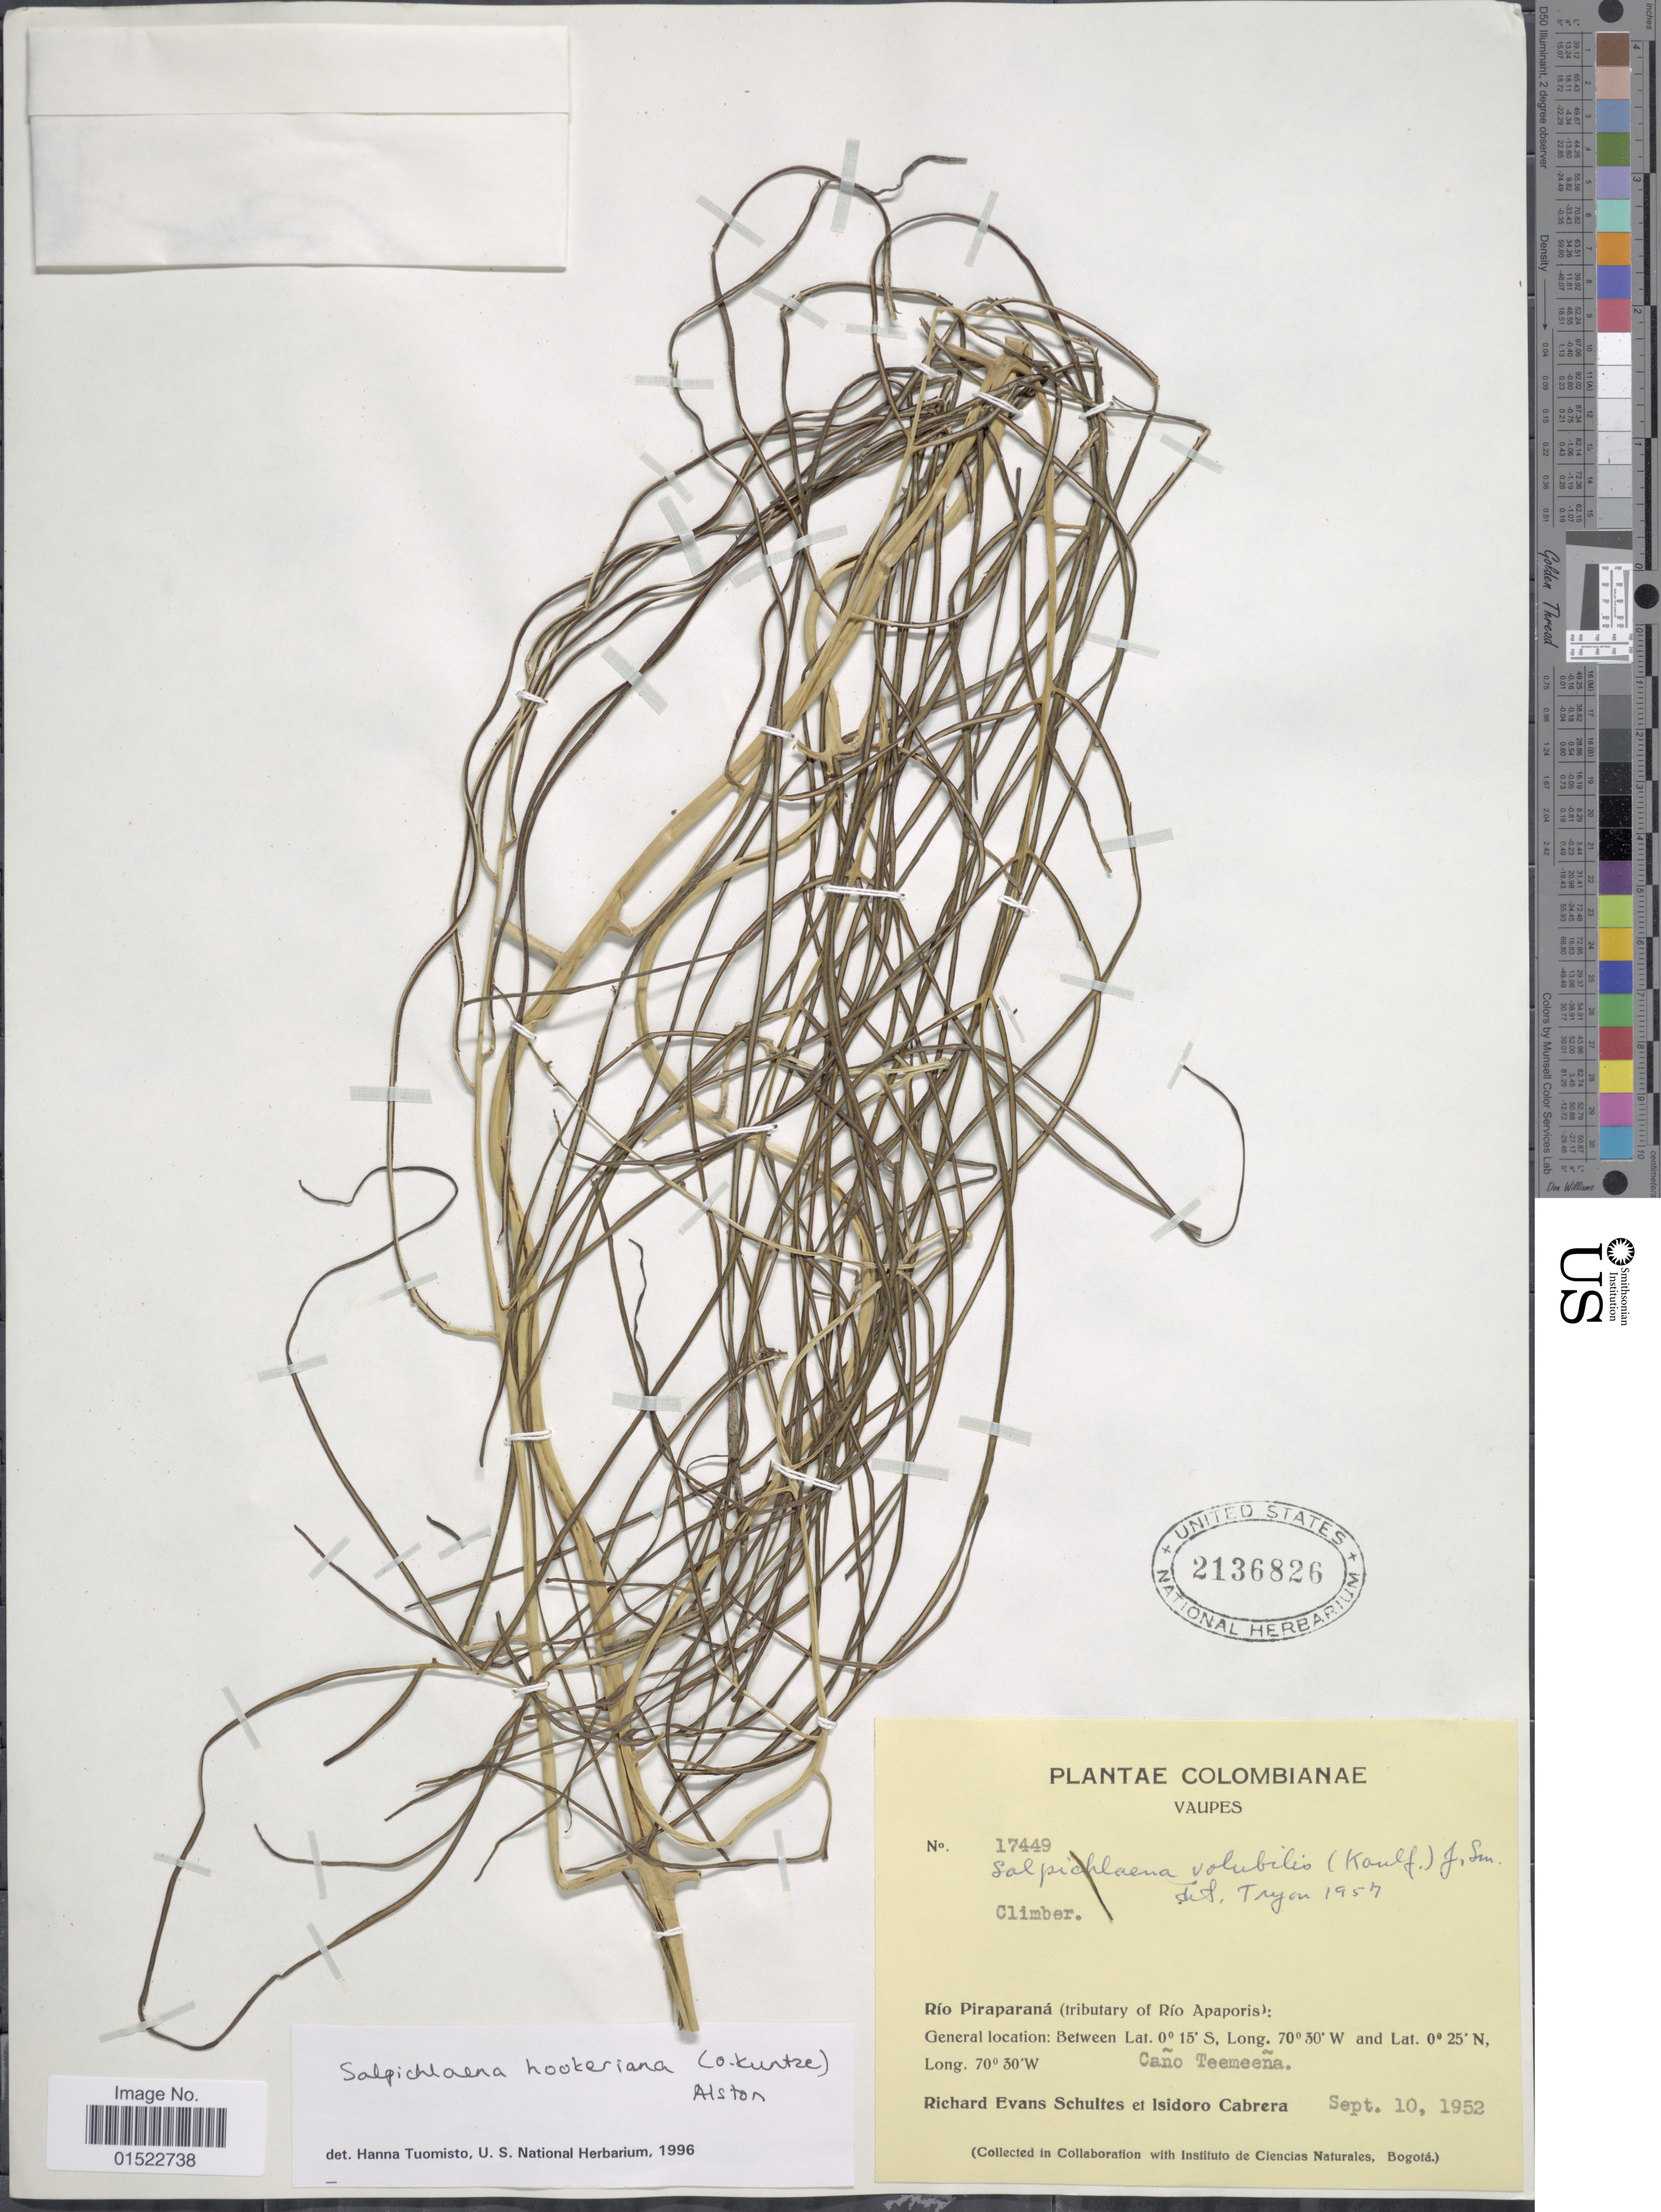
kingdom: Plantae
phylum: Tracheophyta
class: Polypodiopsida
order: Polypodiales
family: Blechnaceae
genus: Salpichlaena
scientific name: Salpichlaena hookeriana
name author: (Kuntze) Alston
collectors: R. E. Schultes & I. Cabrera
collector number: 17449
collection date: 1952-09-10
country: Colombia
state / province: Vaupés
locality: Rio Piraparana (tributary of Rio Apaporis), Caño Teemeaña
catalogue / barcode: US 2136826